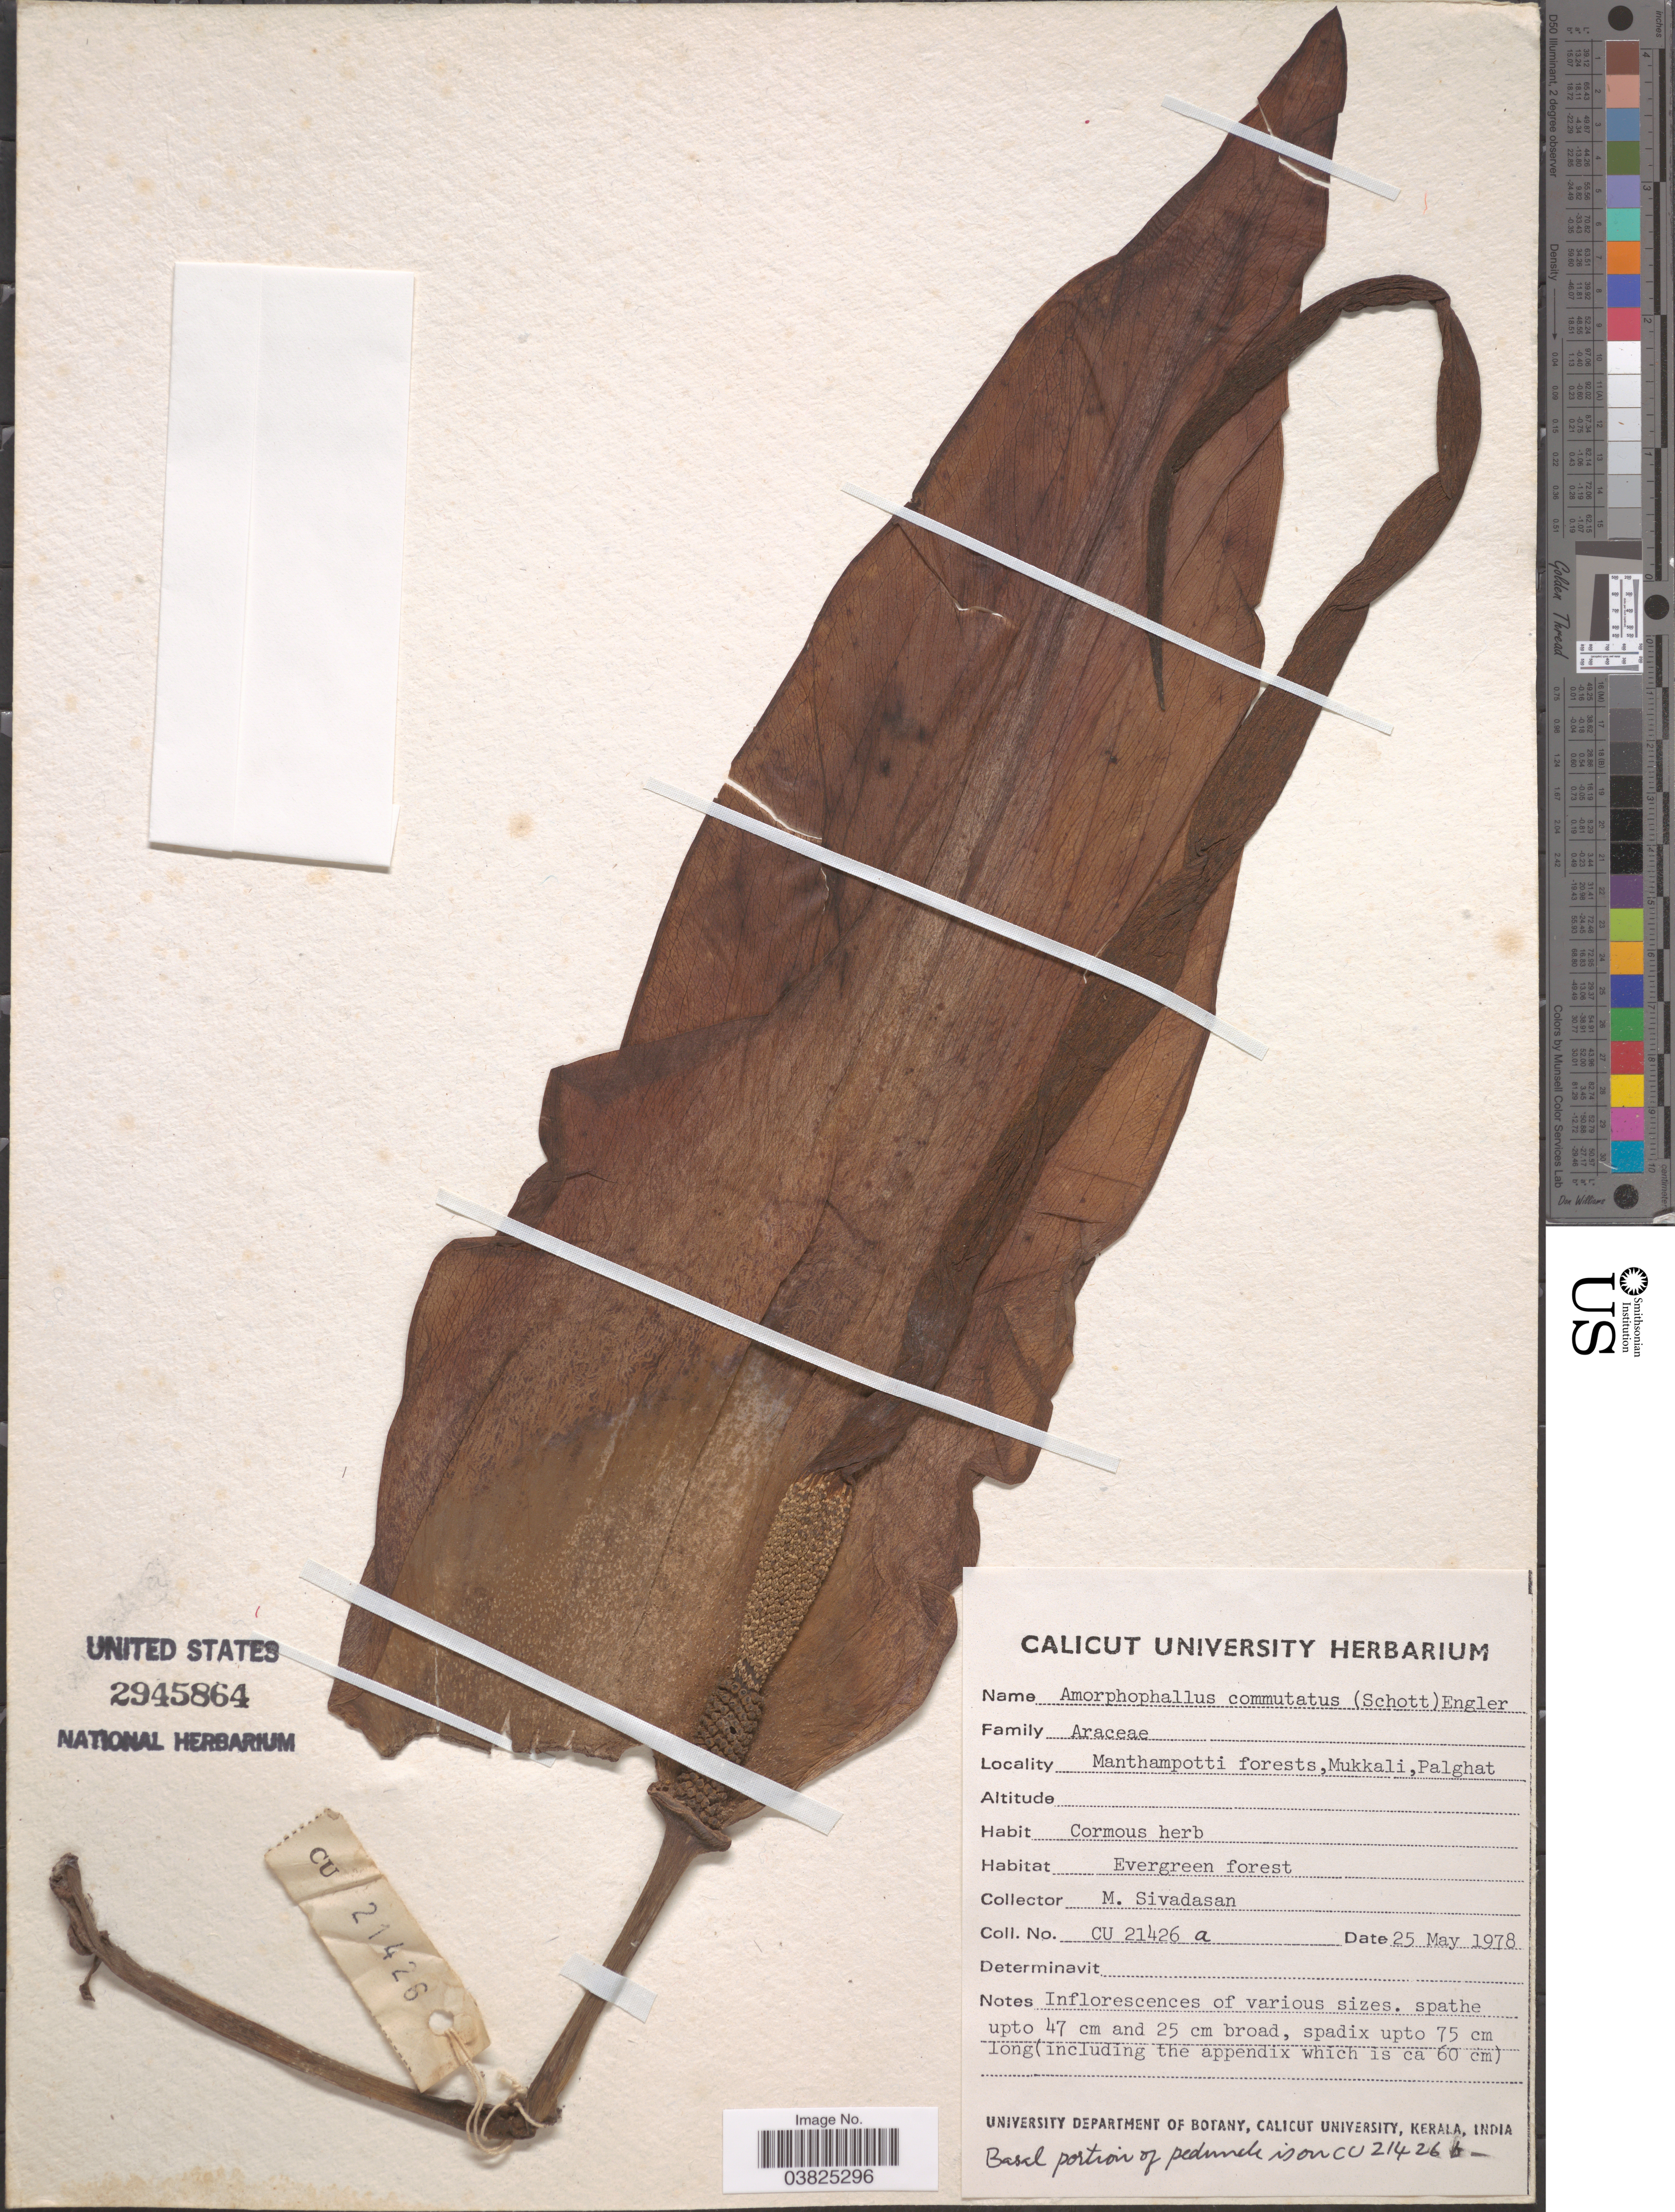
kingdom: Plantae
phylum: Tracheophyta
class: Liliopsida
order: Alismatales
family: Araceae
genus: Amorphophallus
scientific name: Amorphophallus commutatus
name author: (Schott) Engl.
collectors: M. Sivadasan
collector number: CU 21426a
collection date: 1978-05-25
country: India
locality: Manthampotti forests, Mukkali, Palghat.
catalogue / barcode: US 2945864